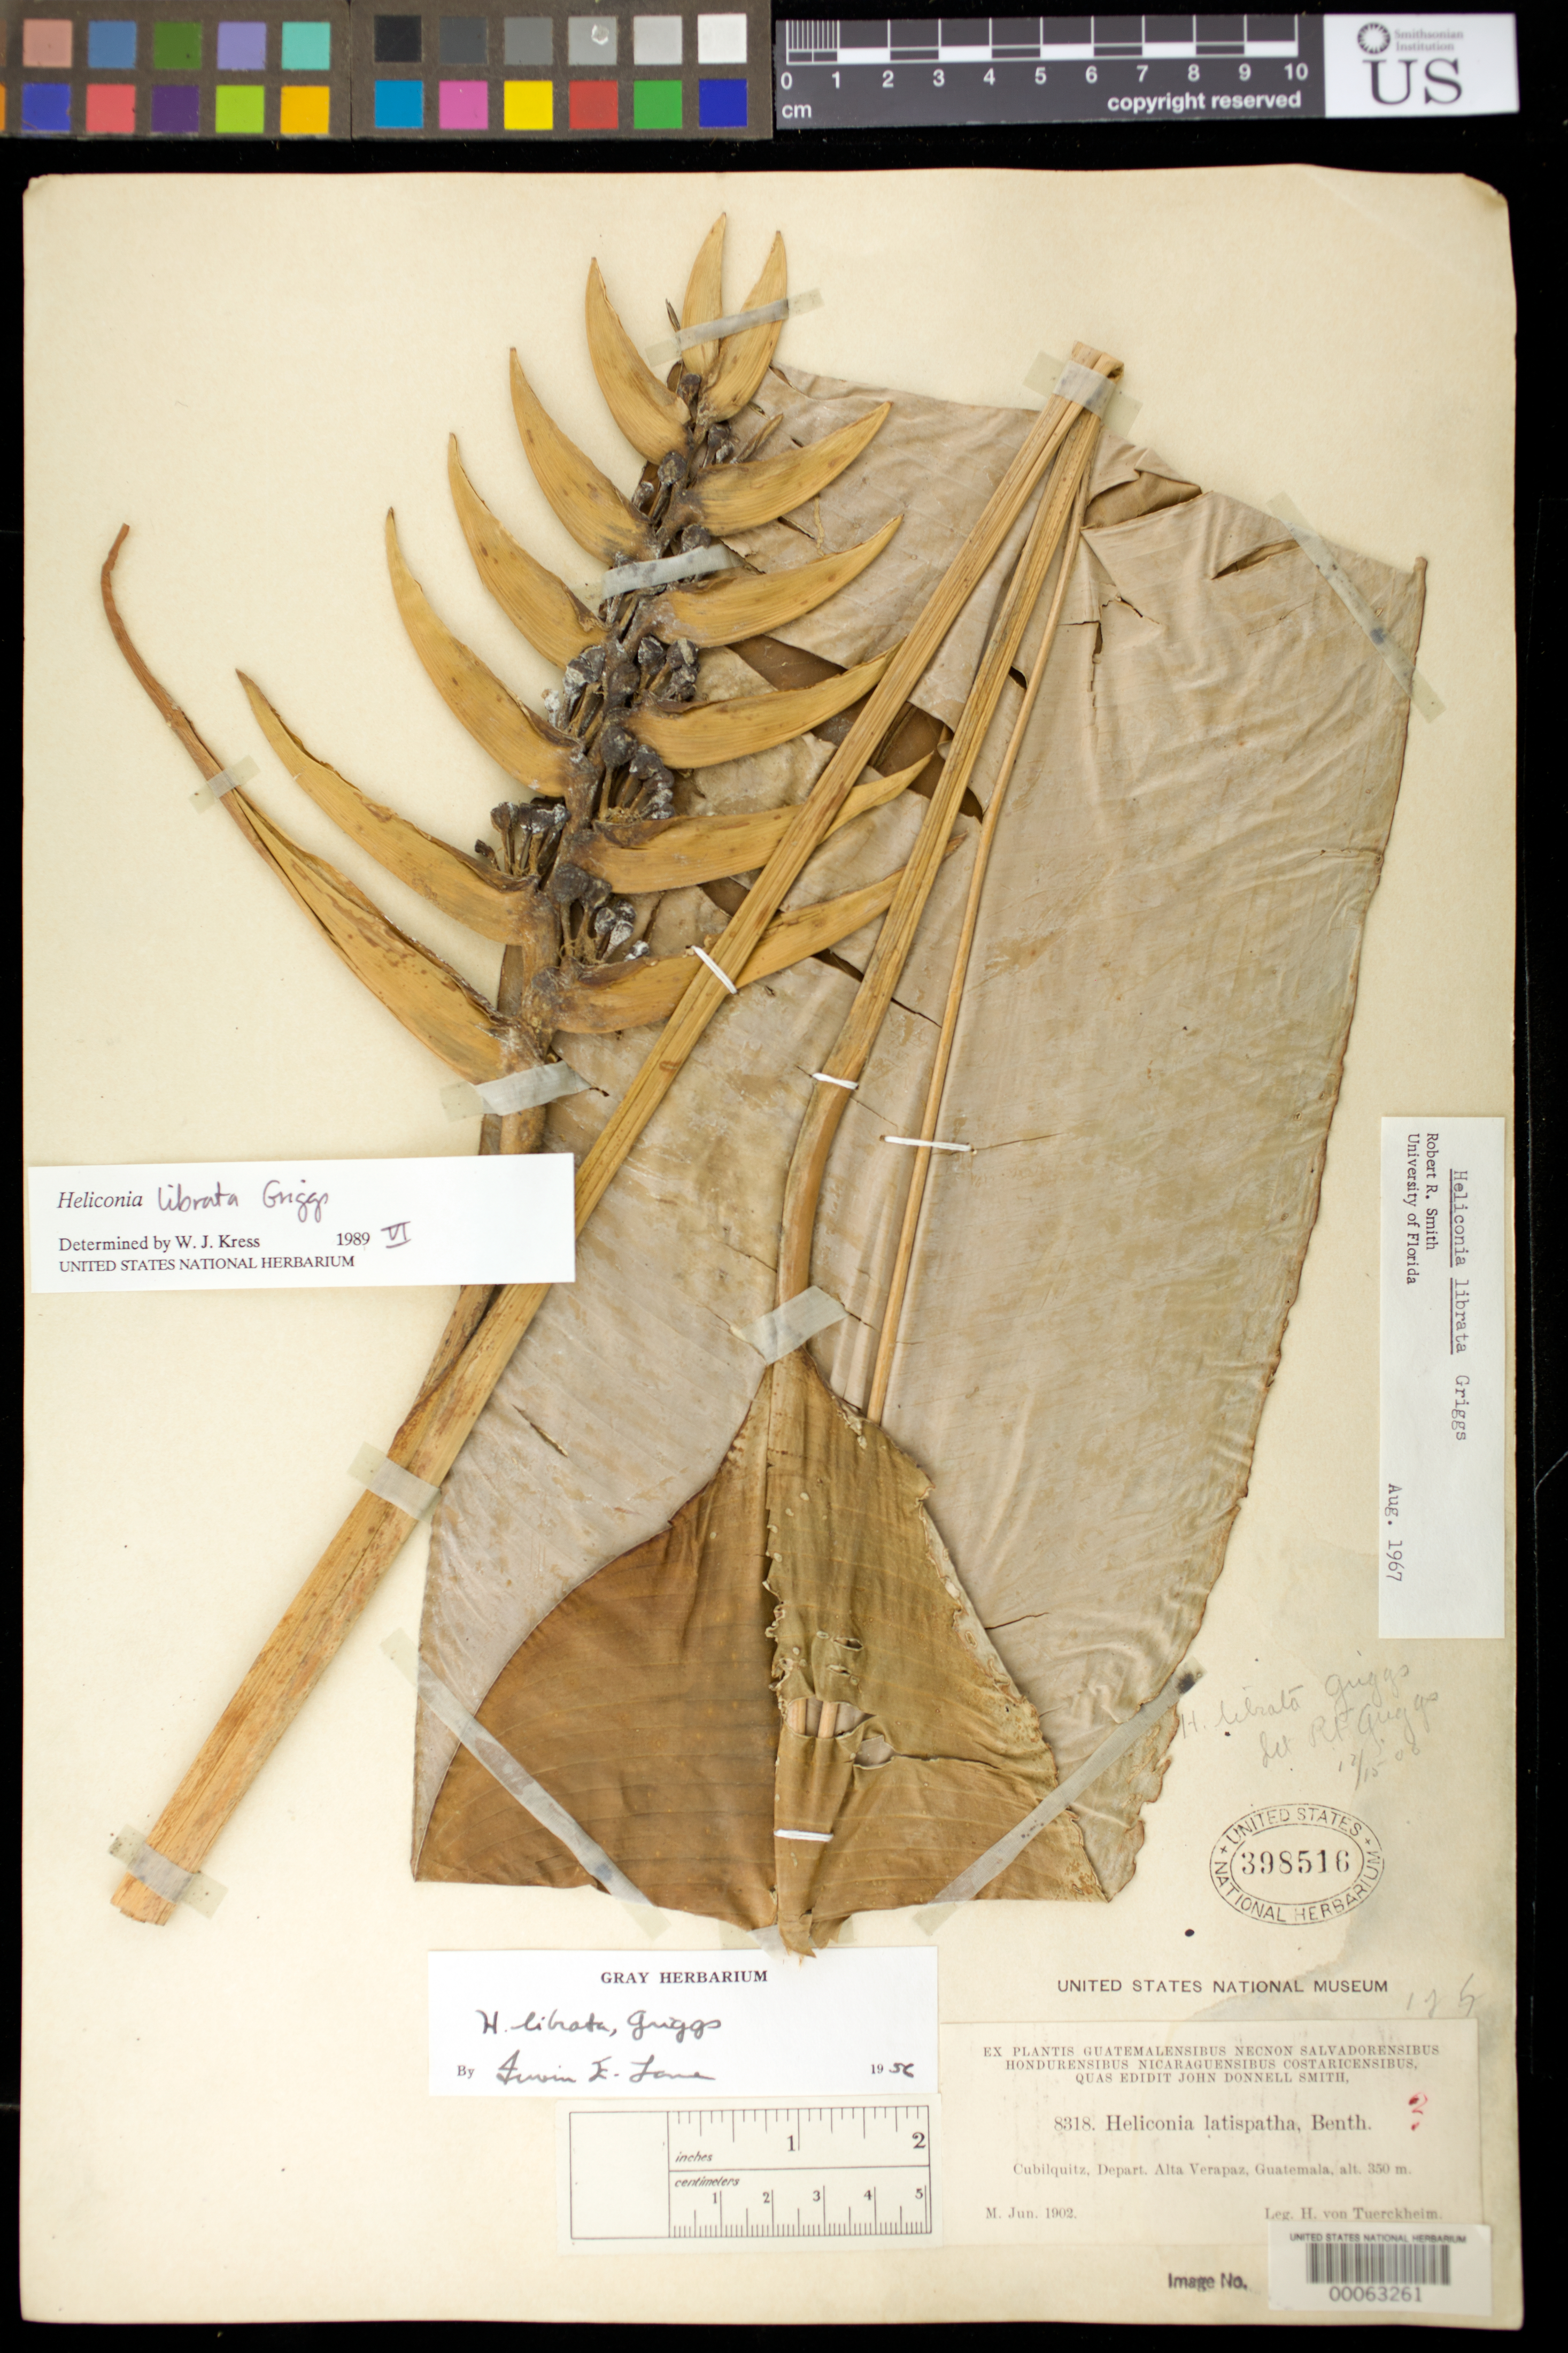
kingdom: Plantae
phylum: Tracheophyta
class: Liliopsida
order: Zingiberales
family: Heliconiaceae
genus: Heliconia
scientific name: Heliconia librata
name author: R.F. Griggs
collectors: H. von Türckheim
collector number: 8318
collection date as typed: Jun 1902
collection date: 1902-06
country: Guatemala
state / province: Alta Verapaz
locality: Cubilquitz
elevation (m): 350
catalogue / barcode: US 398516